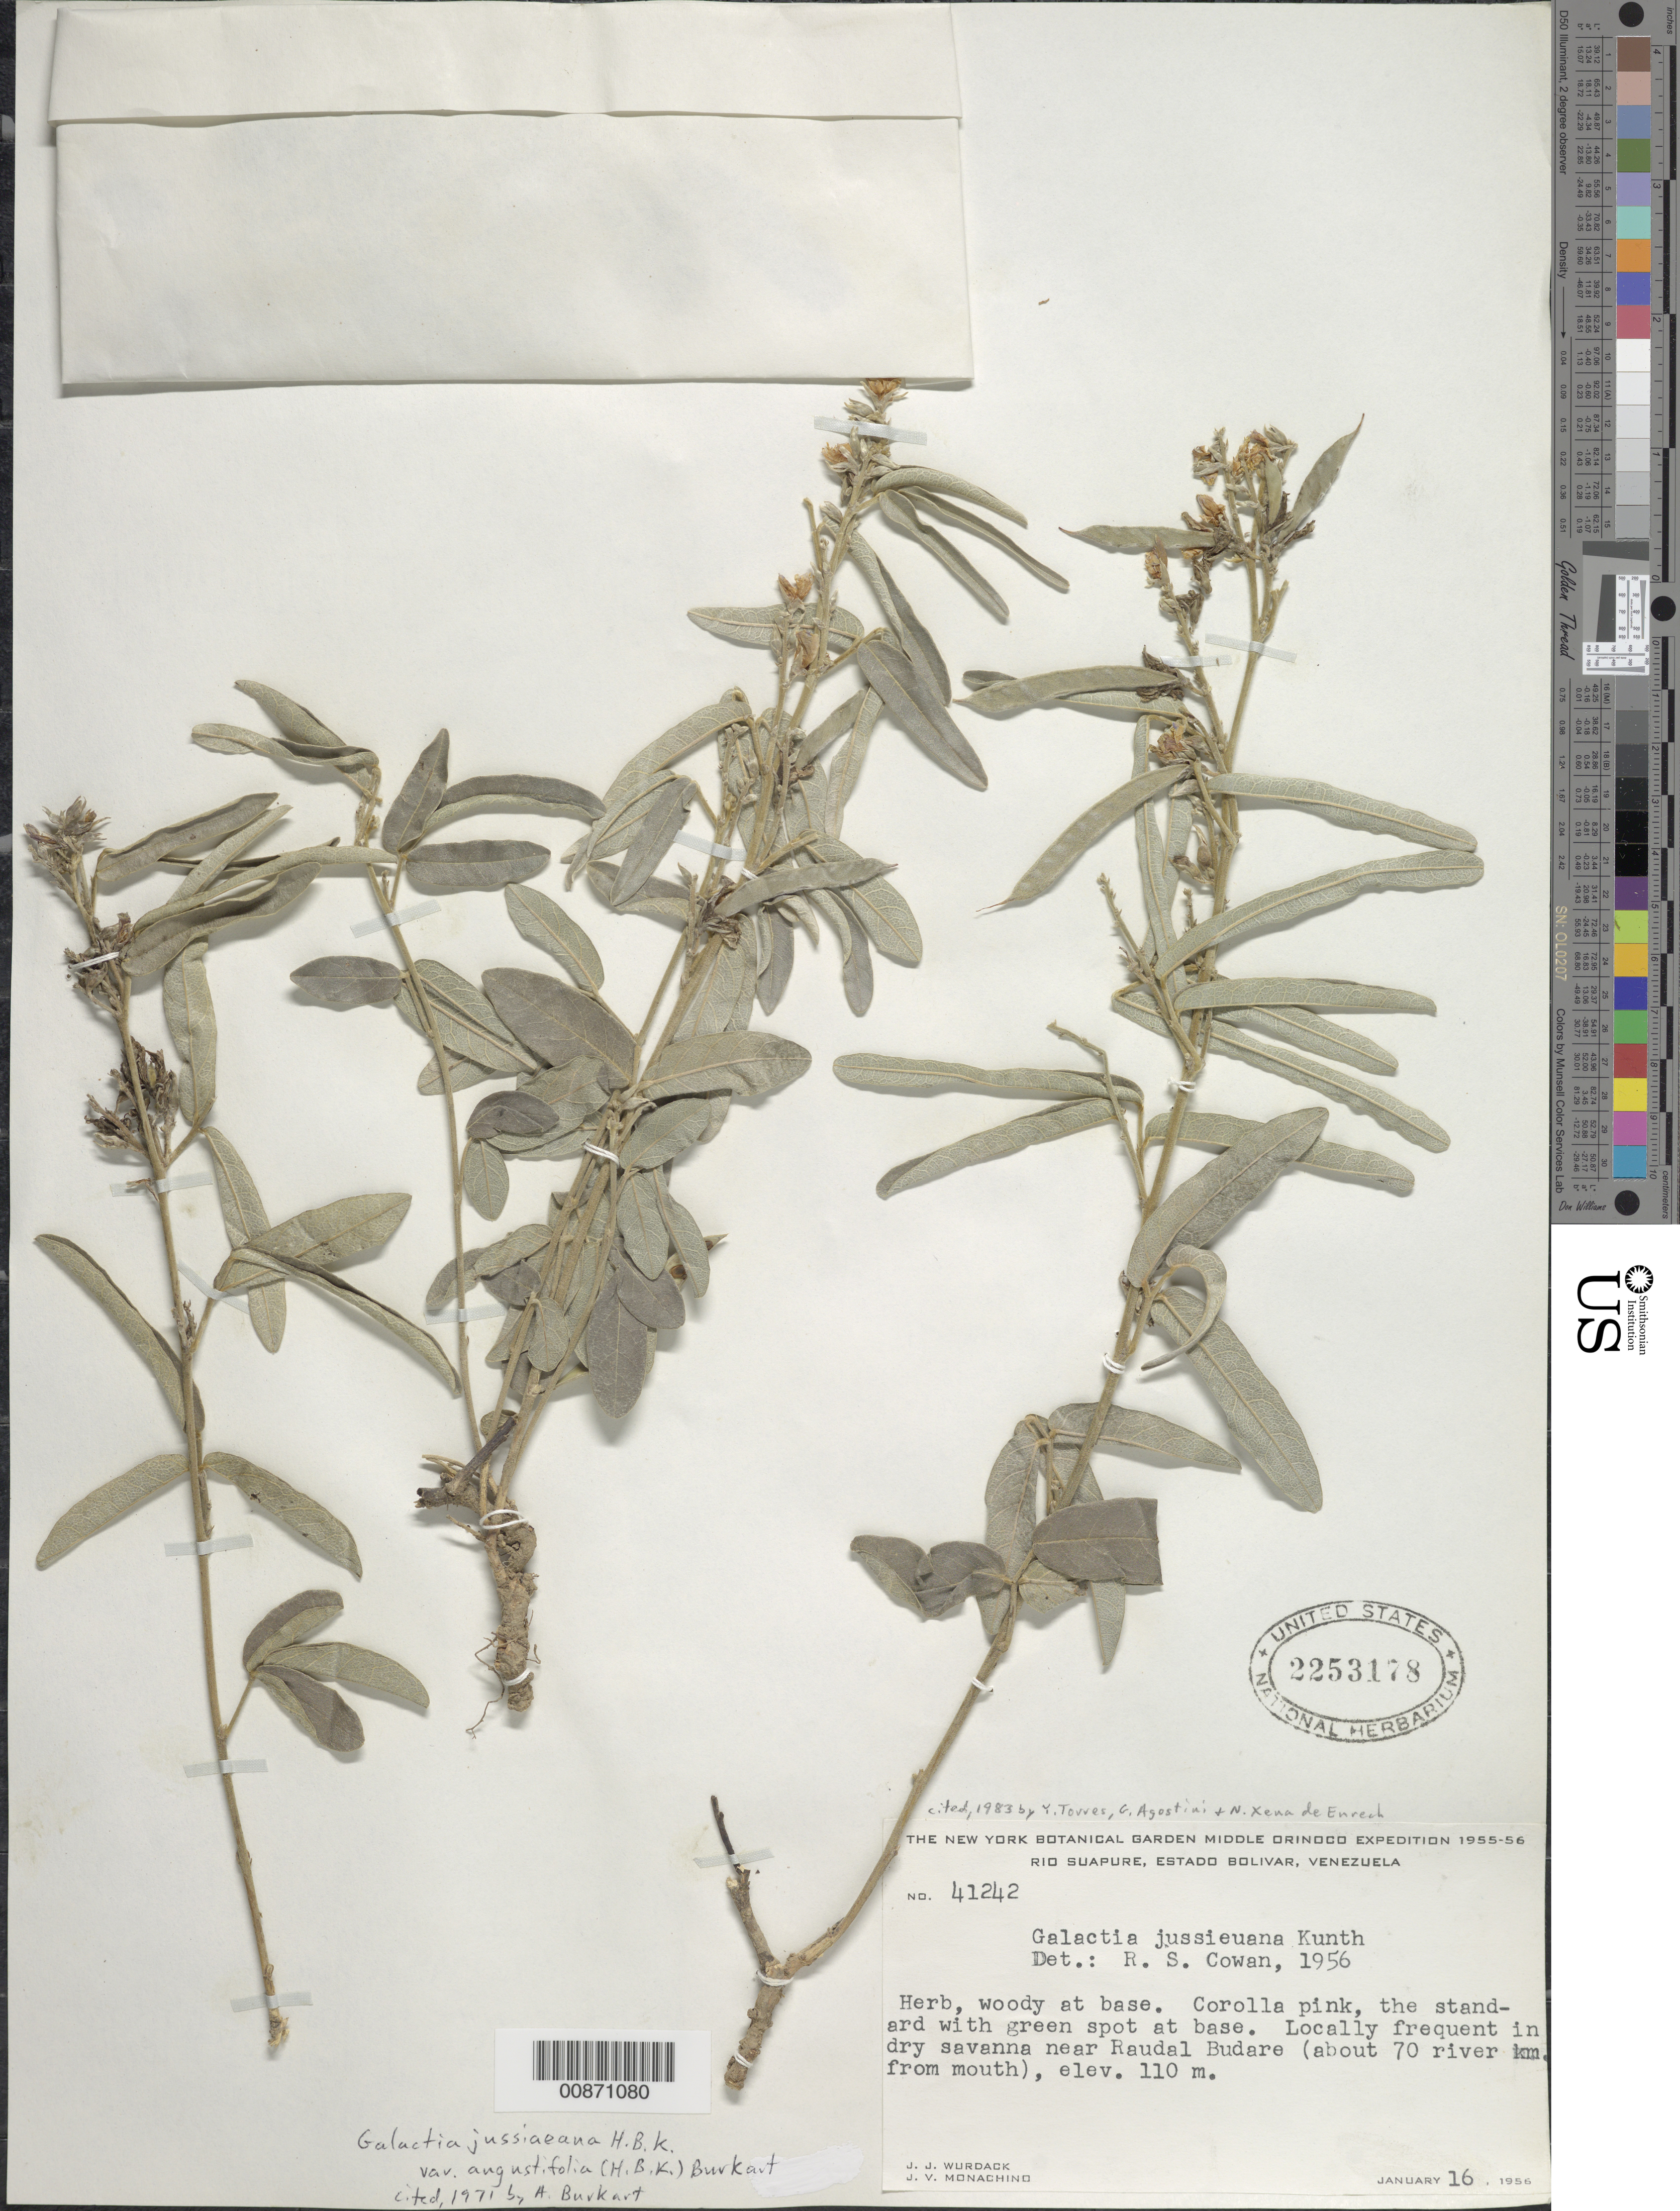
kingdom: Plantae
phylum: Tracheophyta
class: Magnoliopsida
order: Fabales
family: Fabaceae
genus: Galactia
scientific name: Galactia jussiaeana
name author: Kunth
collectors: J. J. Wurdack & J. V. Monachino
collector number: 41242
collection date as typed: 16-Jan-56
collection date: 1956-01-16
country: Venezuela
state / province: Bolívar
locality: Raudal Budare (about 70 river km from mouth)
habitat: Dry savanna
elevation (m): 110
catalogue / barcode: US 2253178